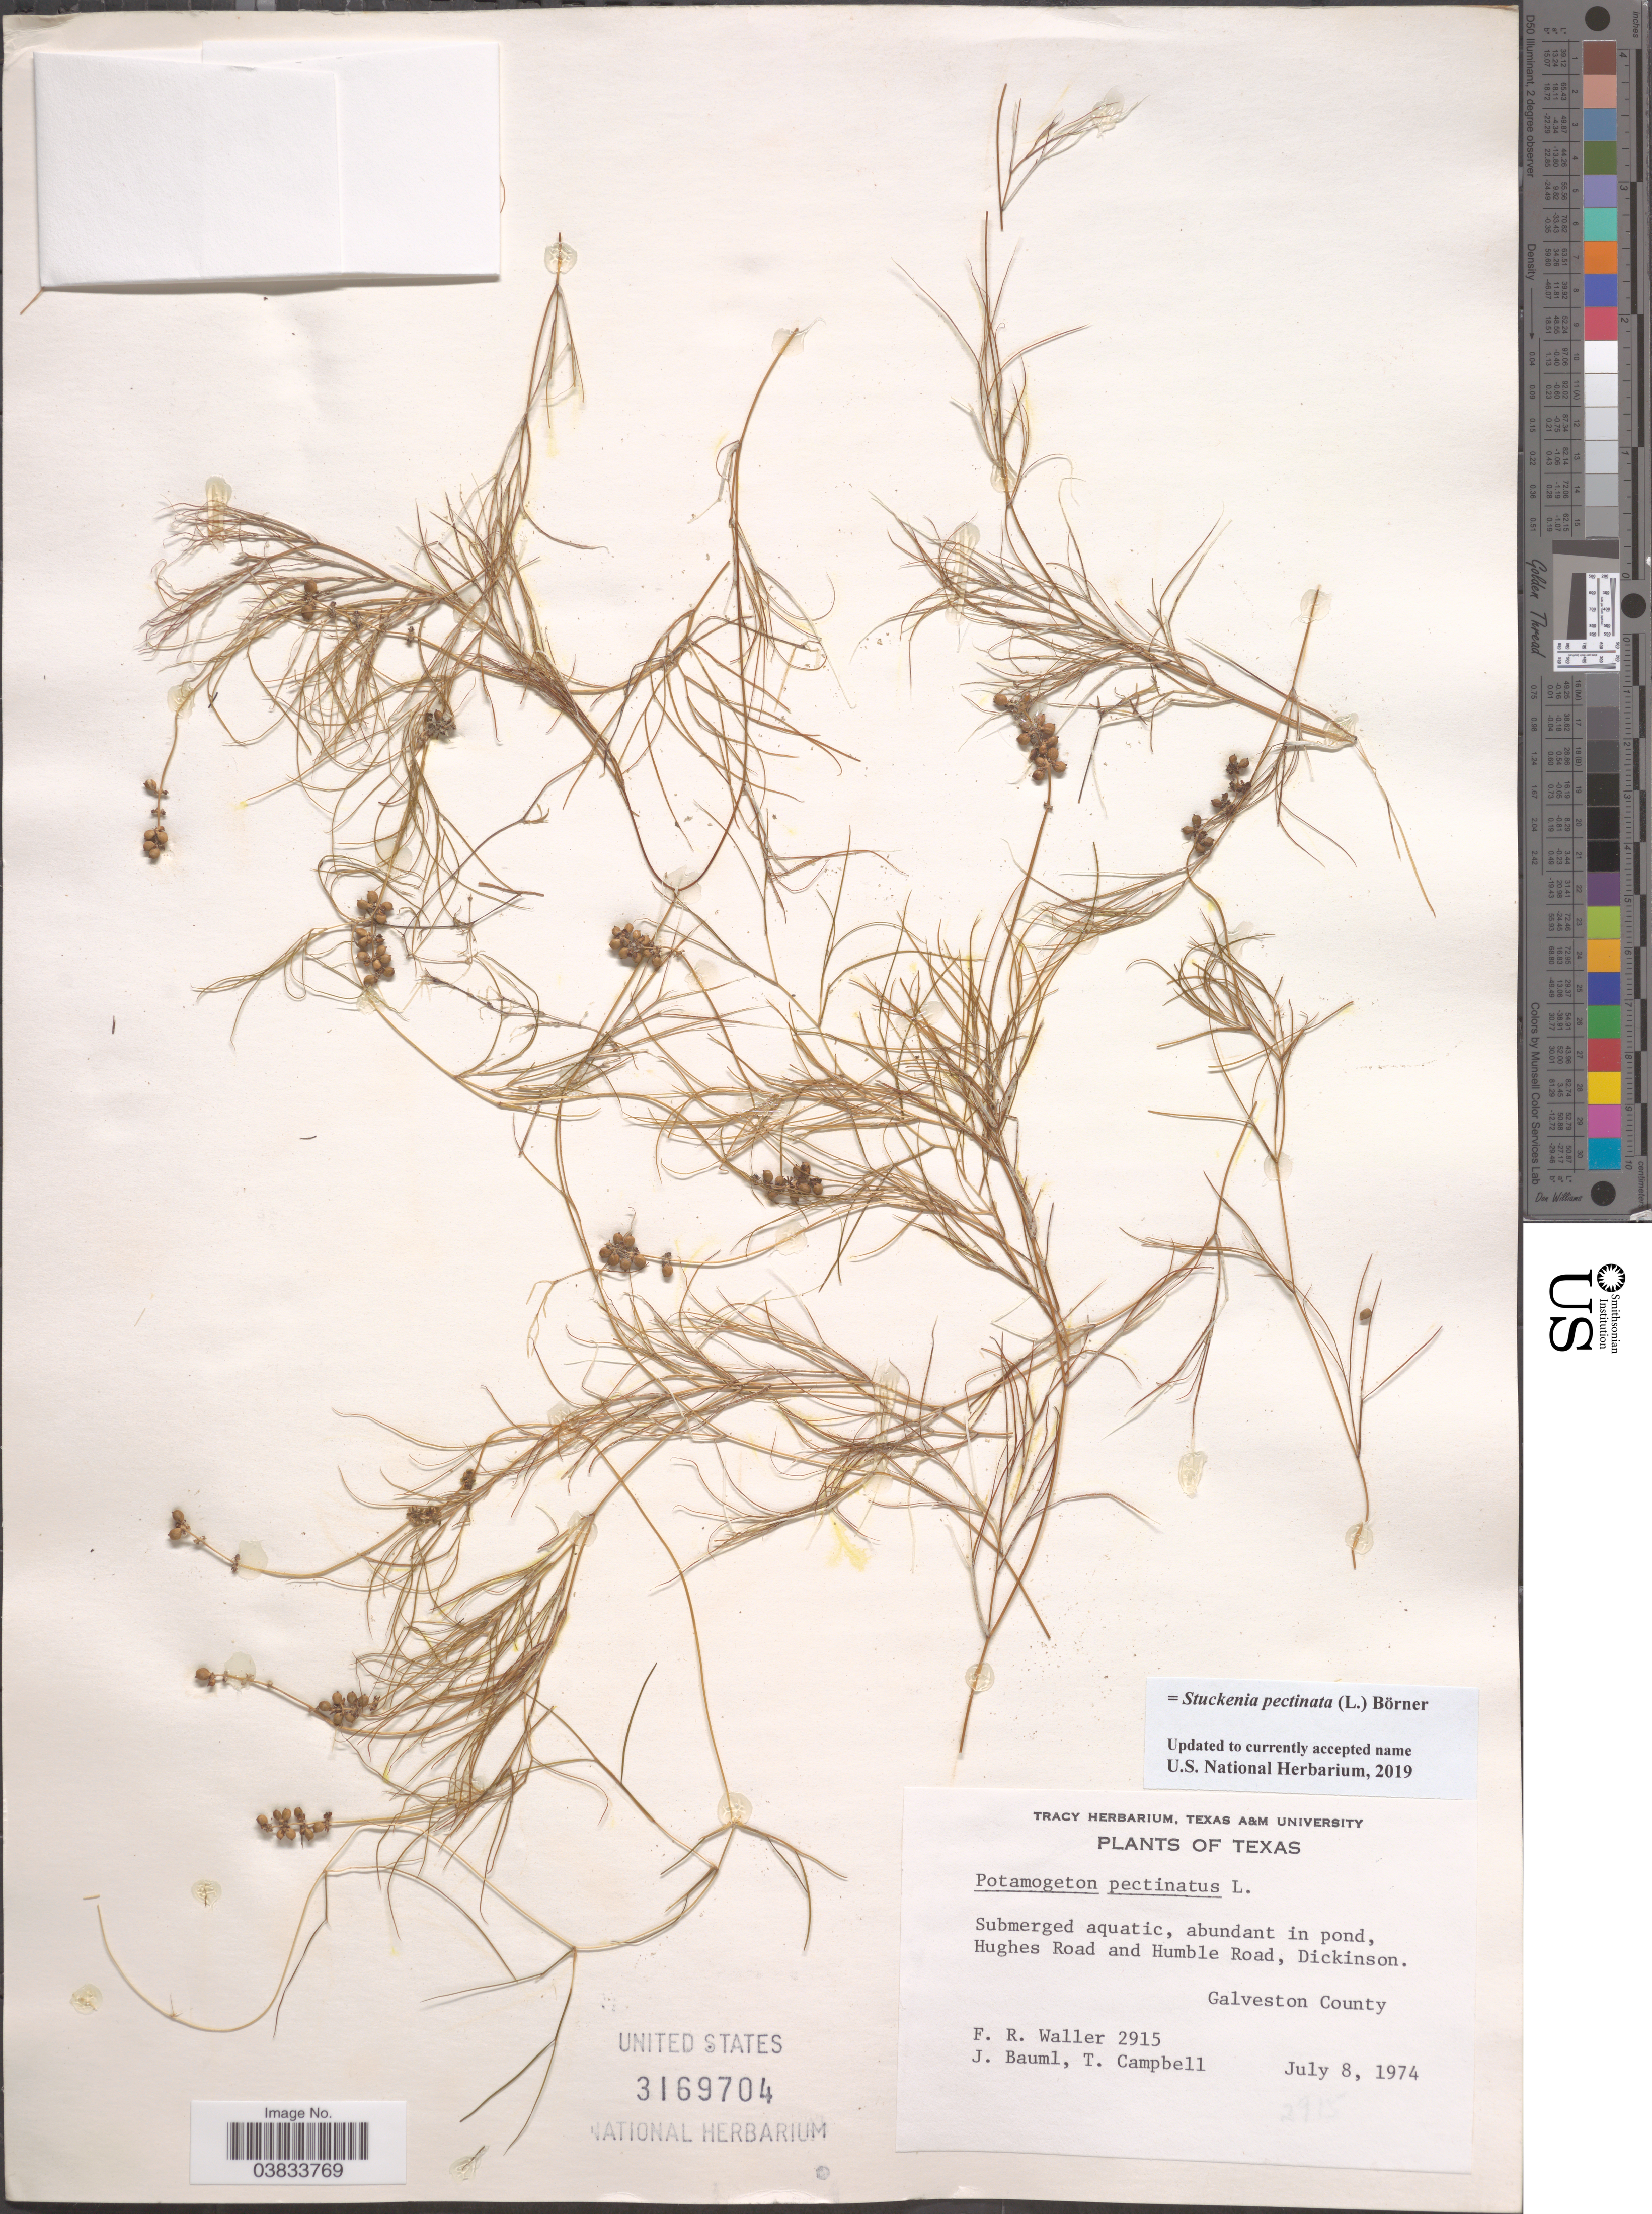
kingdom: Plantae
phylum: Tracheophyta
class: Liliopsida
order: Alismatales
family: Potamogetonaceae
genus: Stuckenia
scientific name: Stuckenia pectinata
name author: (L.) Börner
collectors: F. R. Waller, J. Bauml & T. Campbell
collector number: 2915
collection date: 1974-07-08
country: United States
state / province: Texas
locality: Hughes Road and Humble Road, Dickinson. Galveston County.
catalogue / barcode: US 3169704